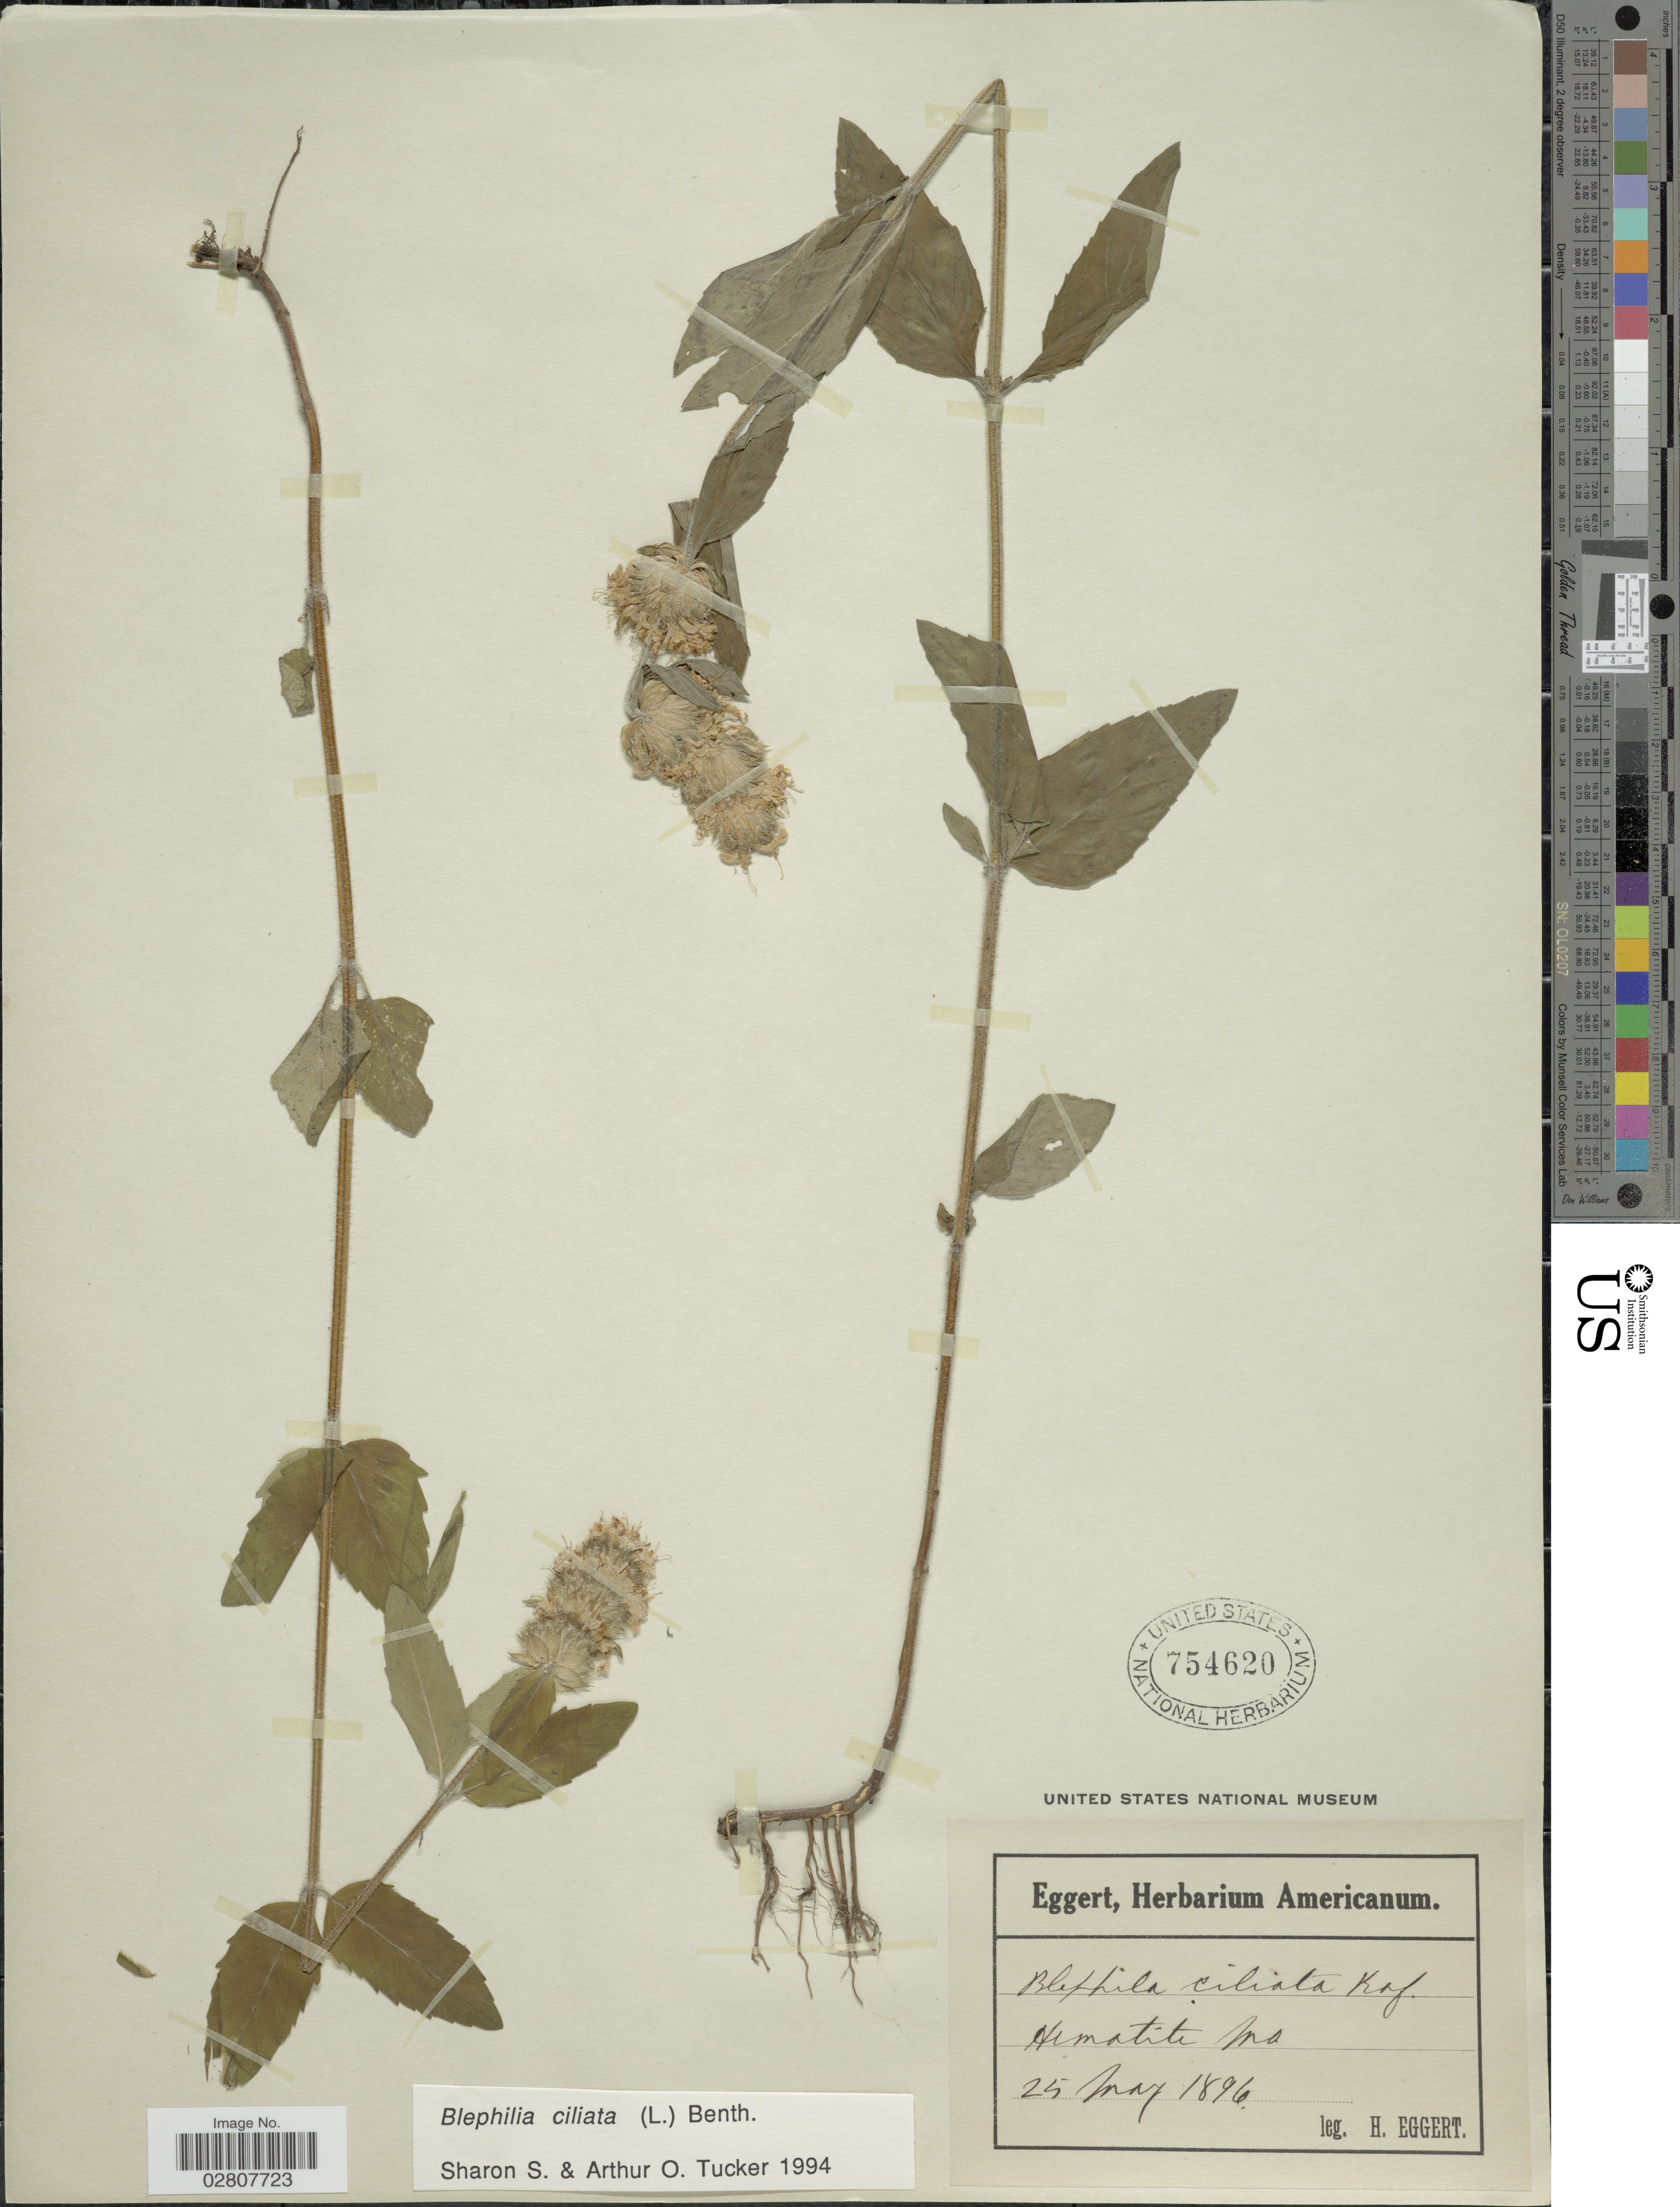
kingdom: Plantae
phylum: Tracheophyta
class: Magnoliopsida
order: Lamiales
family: Lamiaceae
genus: Blephilia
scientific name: Blephilia ciliata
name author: (L.) Raf. ex Benth.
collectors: H. Eggert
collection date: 1896-05-25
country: United States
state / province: Missouri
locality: Hematite.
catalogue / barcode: US 754620